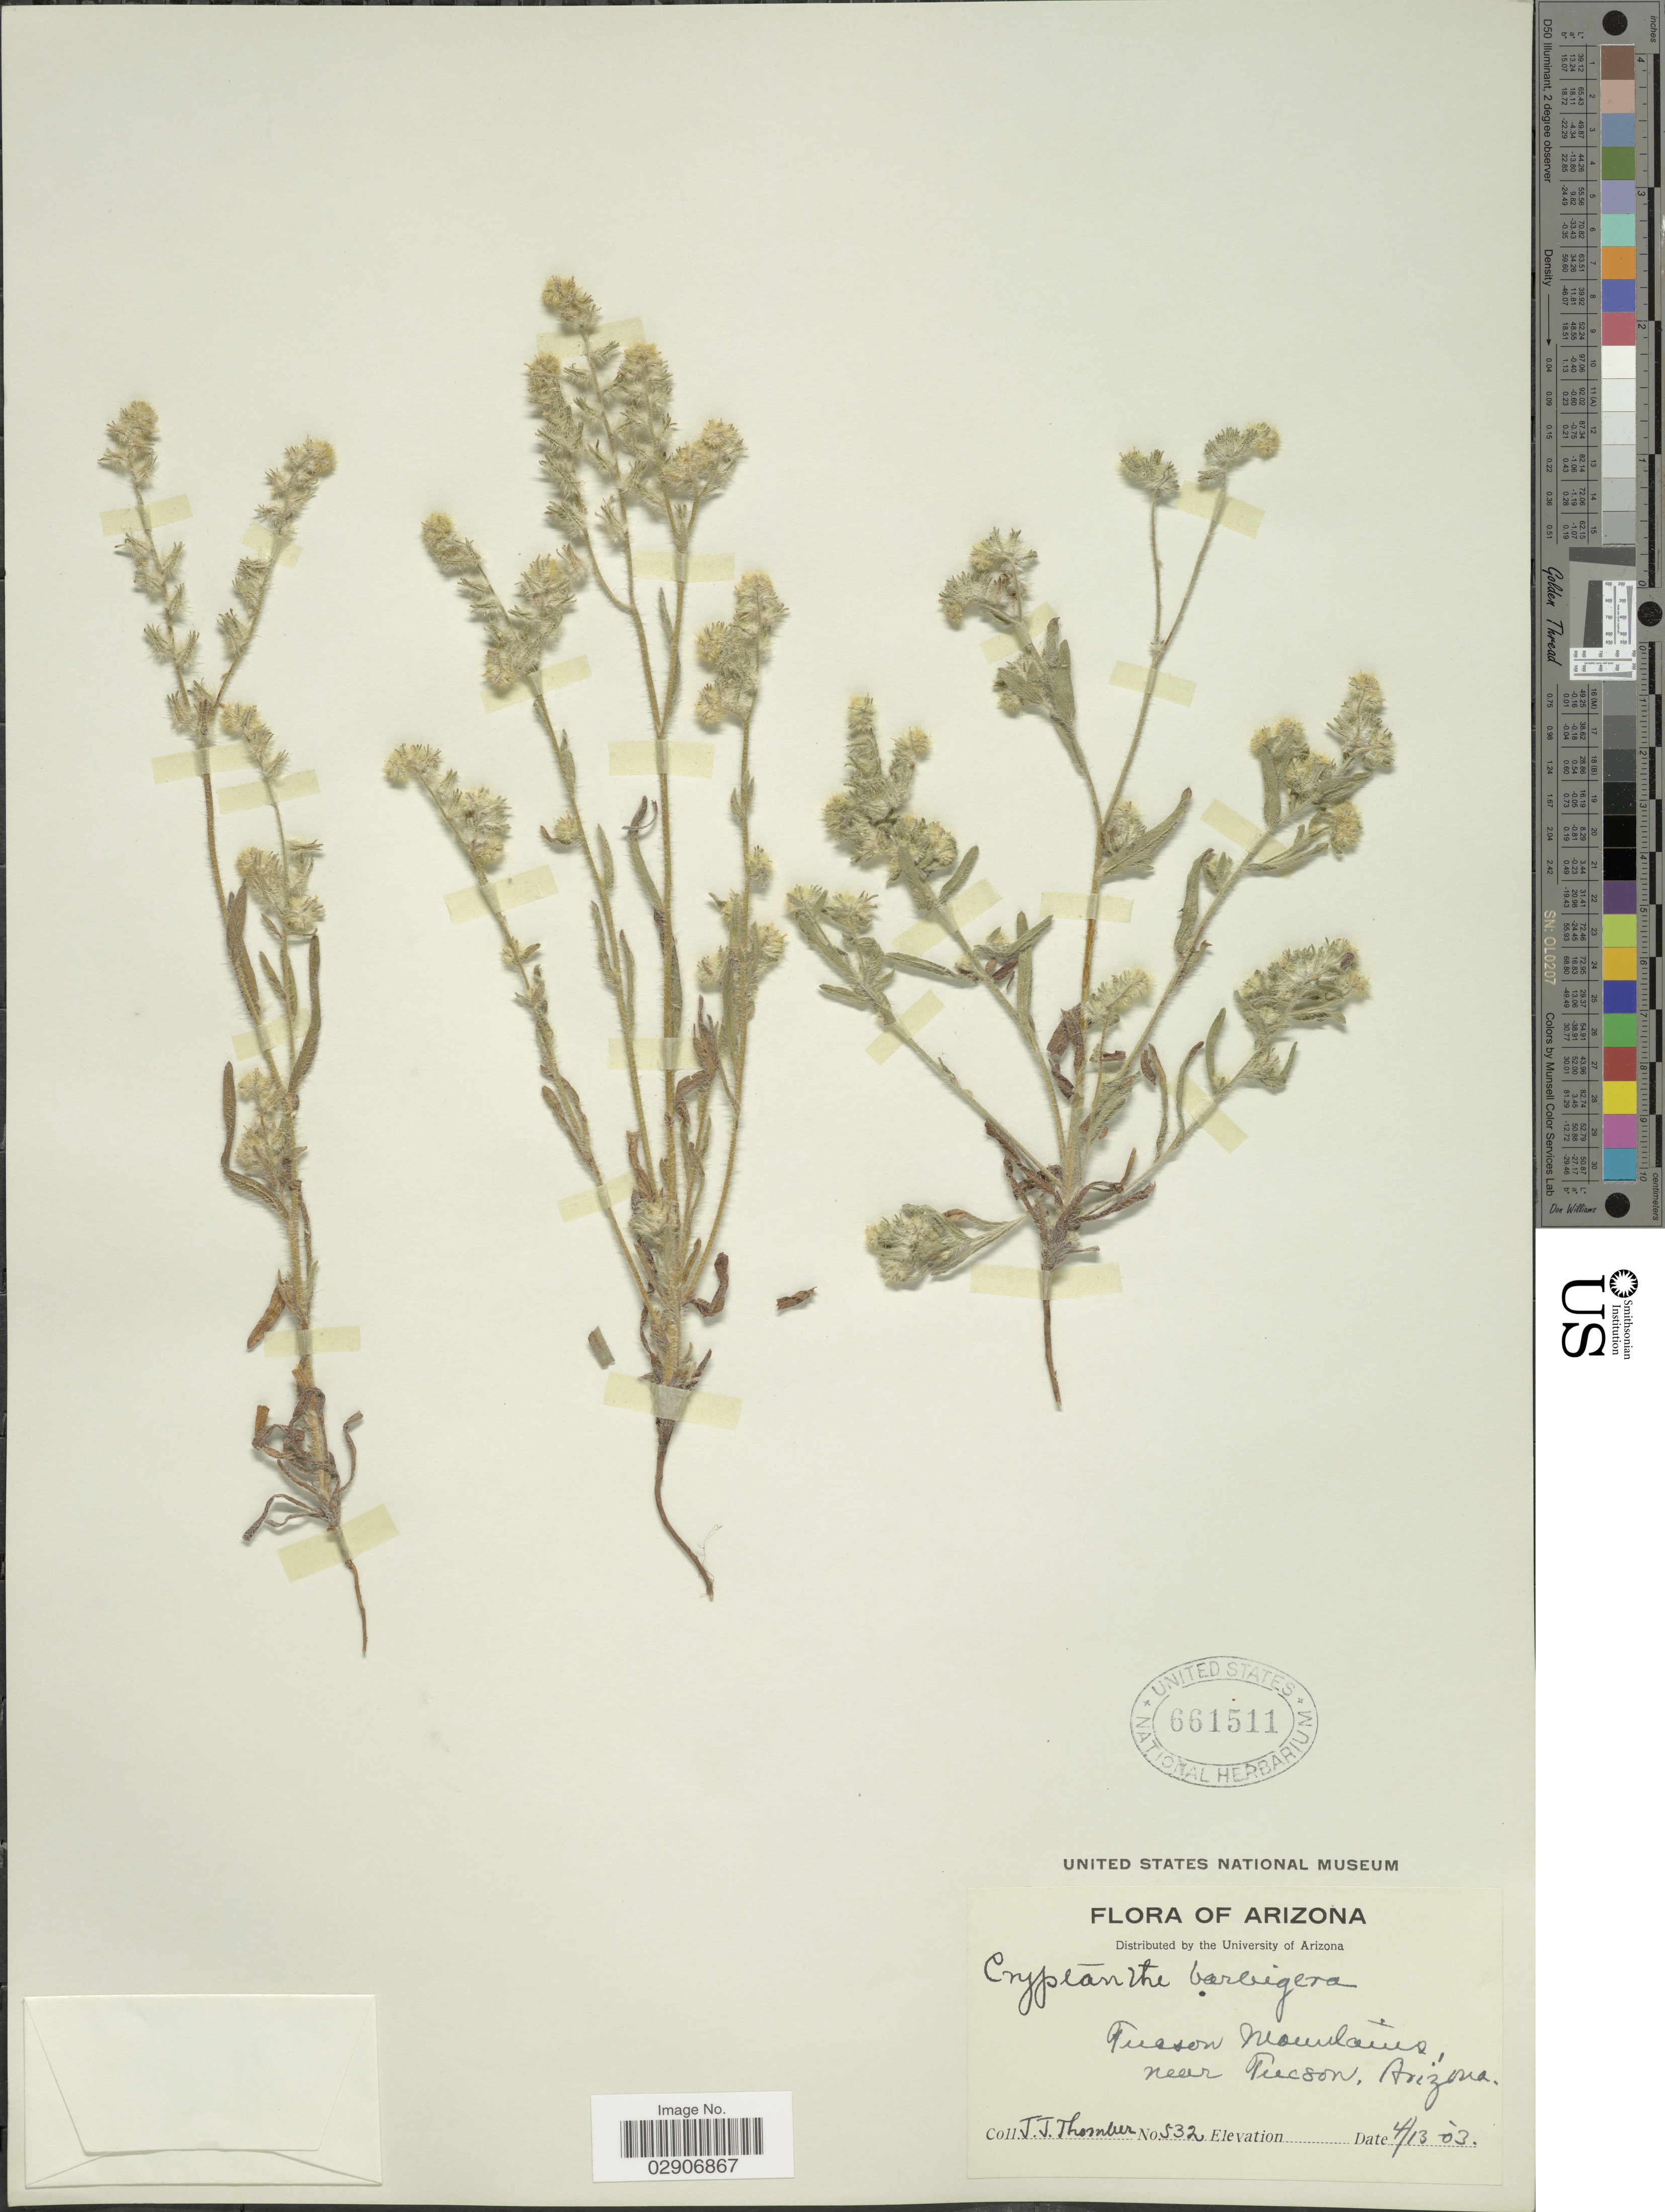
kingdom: Plantae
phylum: Tracheophyta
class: Magnoliopsida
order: Boraginales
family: Boraginaceae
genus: Cryptantha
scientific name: Cryptantha barbigera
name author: (A. Gray) Greene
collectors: J. Thornber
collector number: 532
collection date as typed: Transcribed d/m/y: 13/4/3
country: United States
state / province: Arizona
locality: Tucson Mountains, near Tucson.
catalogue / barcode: US 661511